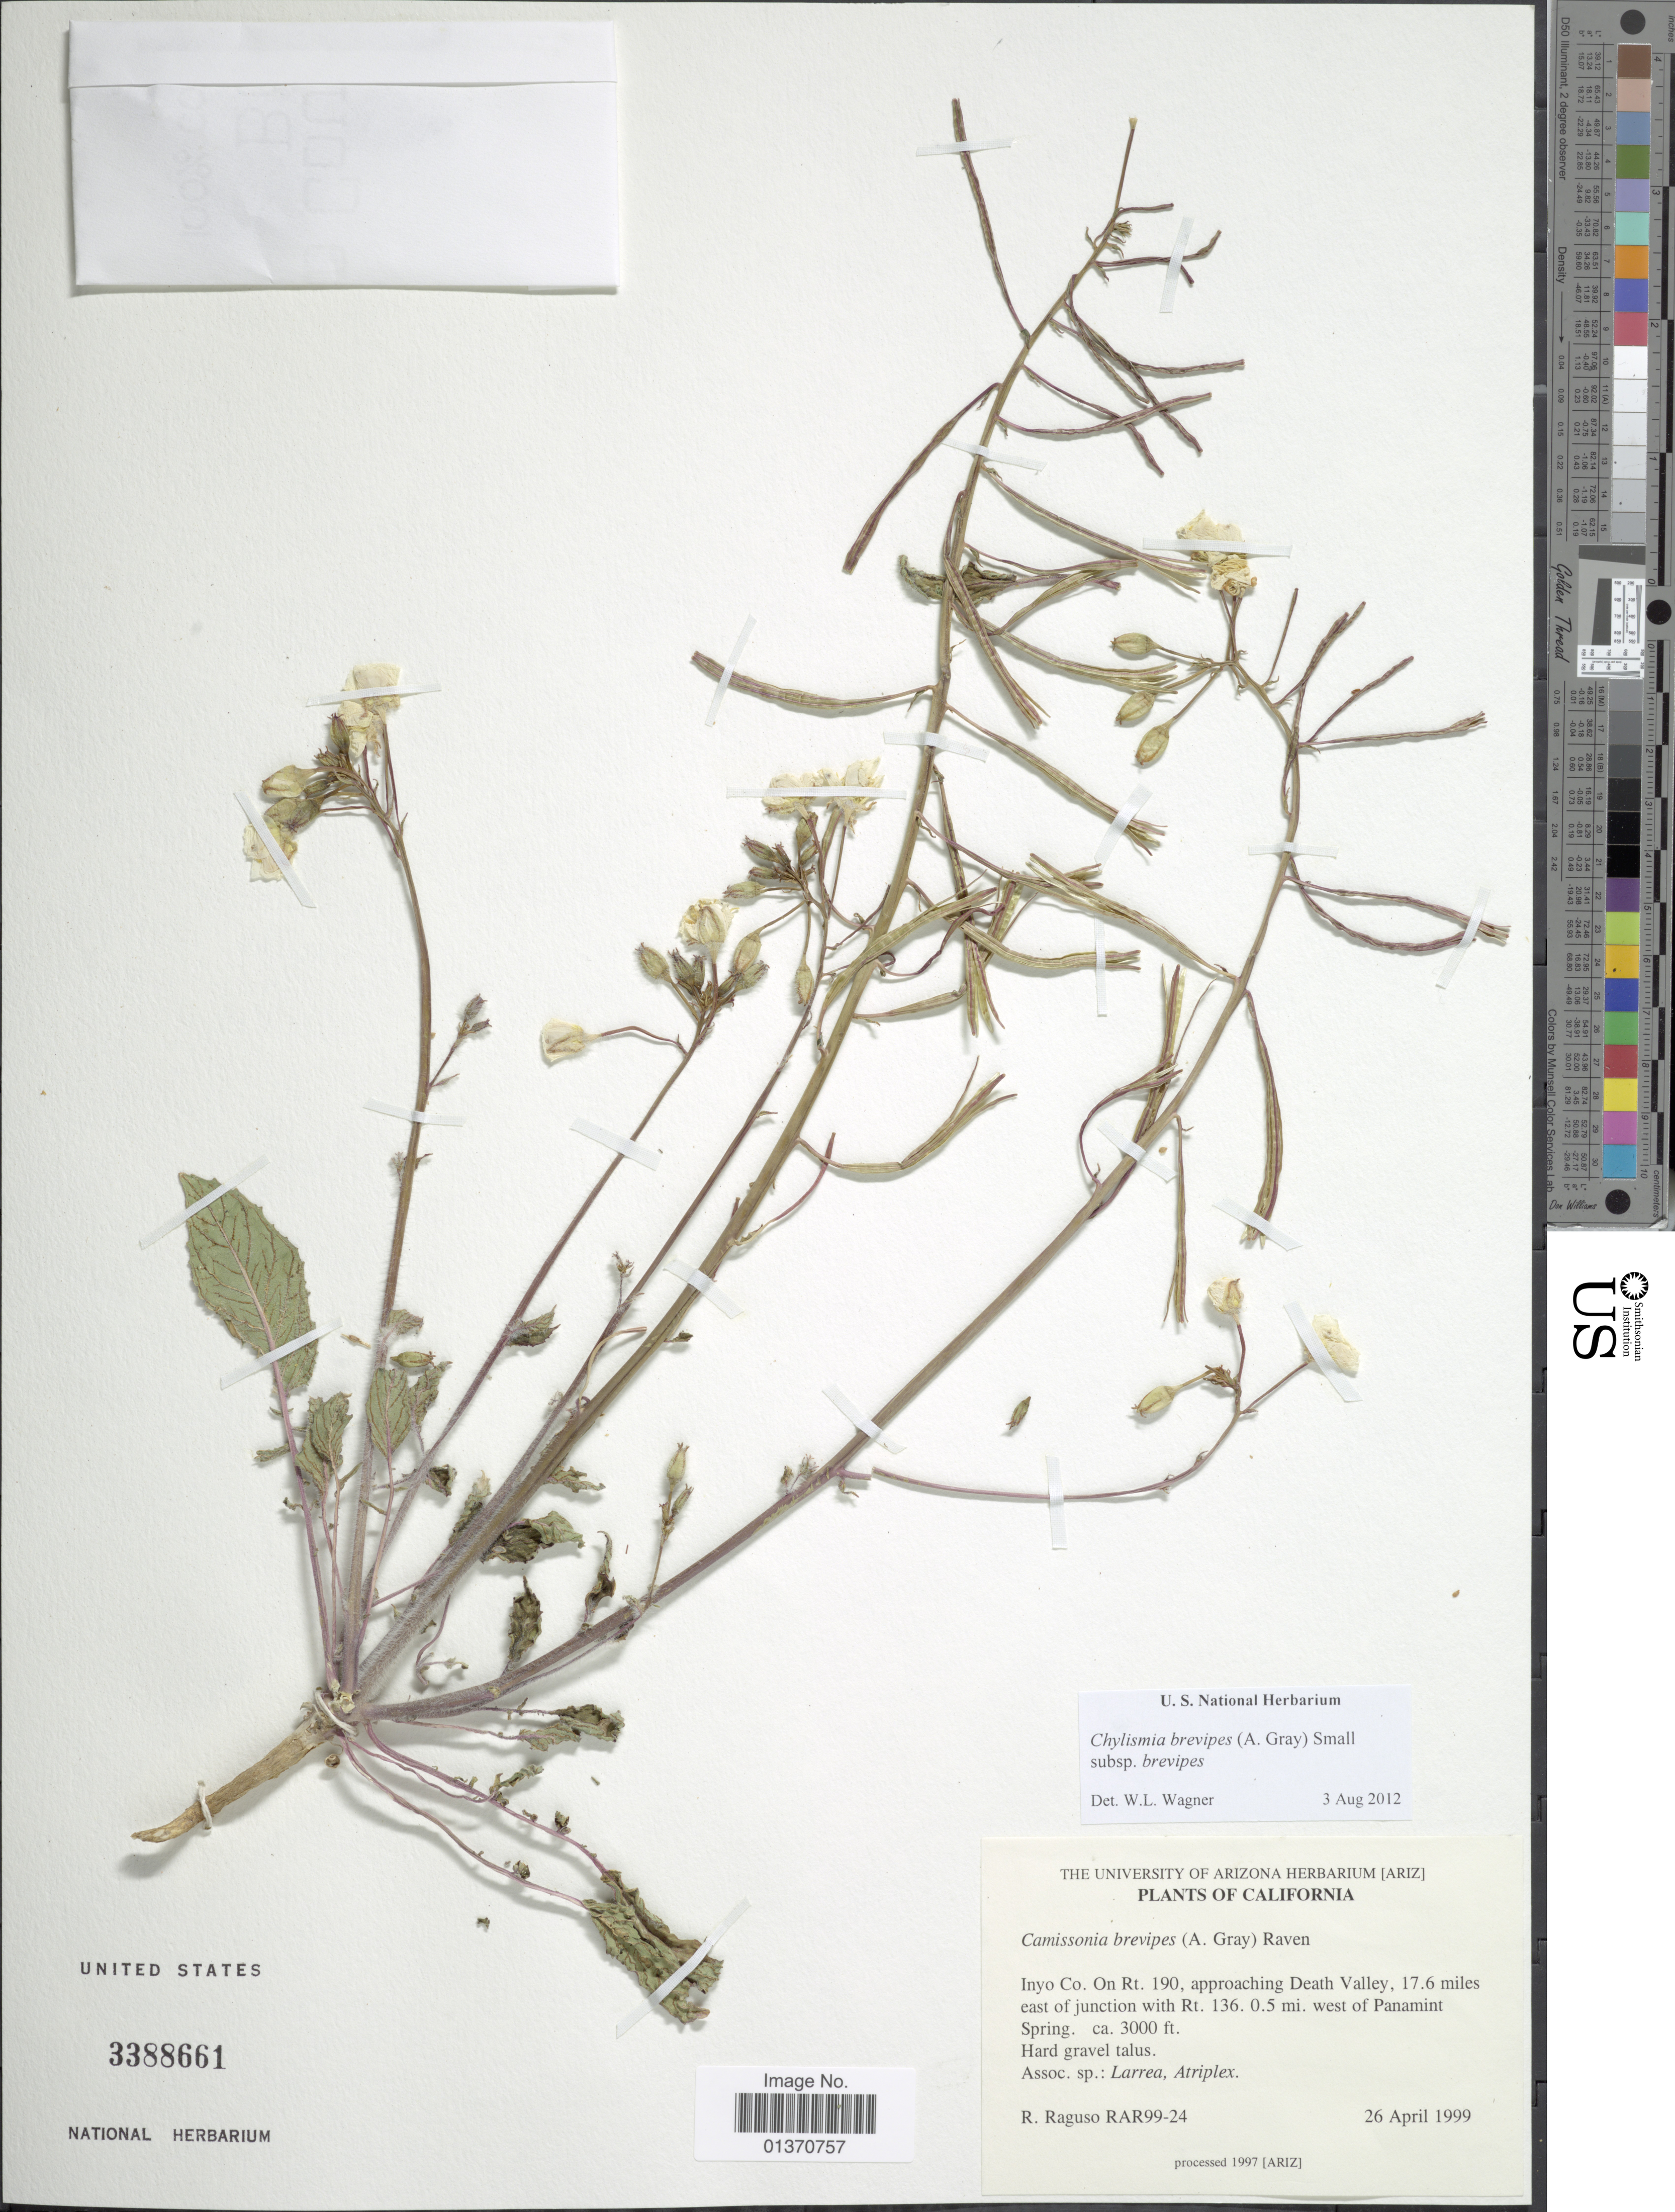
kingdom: Plantae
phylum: Tracheophyta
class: Magnoliopsida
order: Myrtales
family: Onagraceae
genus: Chylismia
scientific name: Chylismia brevipes subsp. brevipes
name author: (A. Gray) Small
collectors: R. Raguso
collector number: RAR99-24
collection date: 1999-04-26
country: United States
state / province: California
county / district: Inyo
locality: Inyo Co. On Rt. 190, approaching Death Valley, 17.6 miles east of junction with Rt. 136. 0.5 mi. west of Panamint Spring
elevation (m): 914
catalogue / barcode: US 3388661